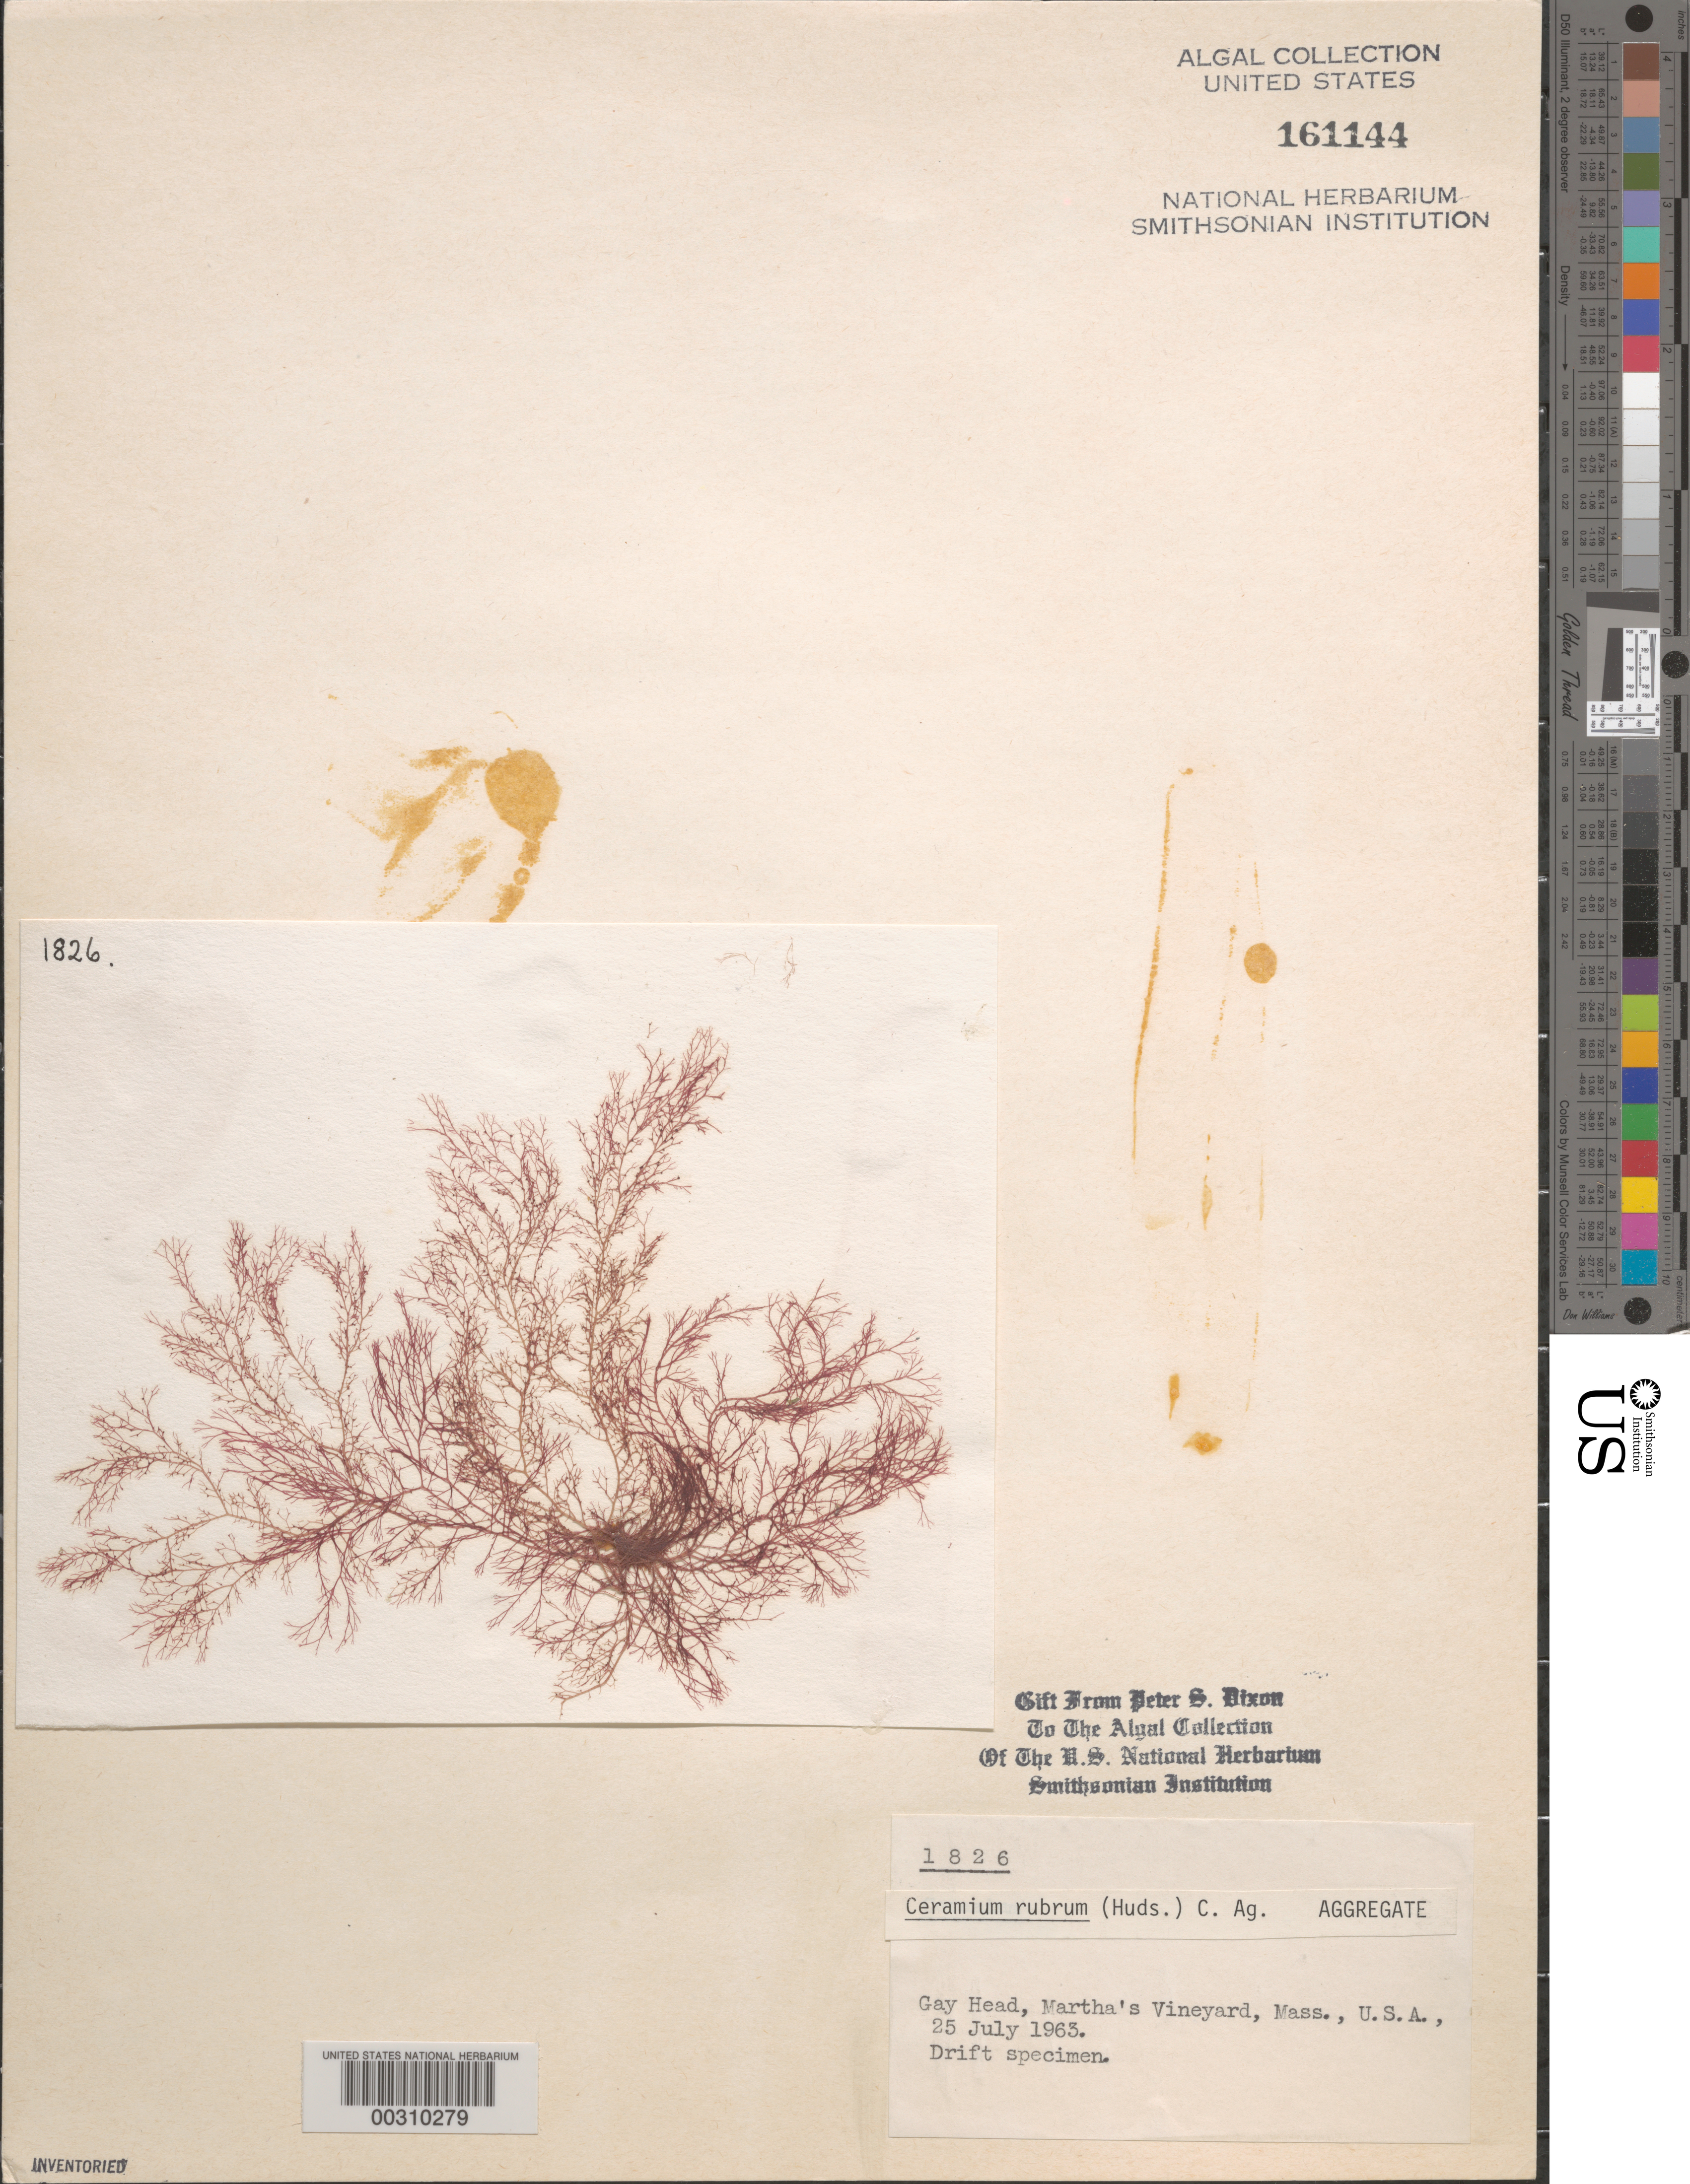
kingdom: Plantae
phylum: Rhodophyta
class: Florideophyceae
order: Ceramiales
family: Ceramiaceae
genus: Ceramium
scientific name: Ceramium rubrum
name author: C. Agardh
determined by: Dixon, P. S.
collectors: P. S. Dixon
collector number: PSD 1826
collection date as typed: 25 Jul 1963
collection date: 1963-07-25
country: United States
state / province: Massachusetts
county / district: Dukes County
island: Martha's Vineyard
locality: Gay Head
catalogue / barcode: US 161144